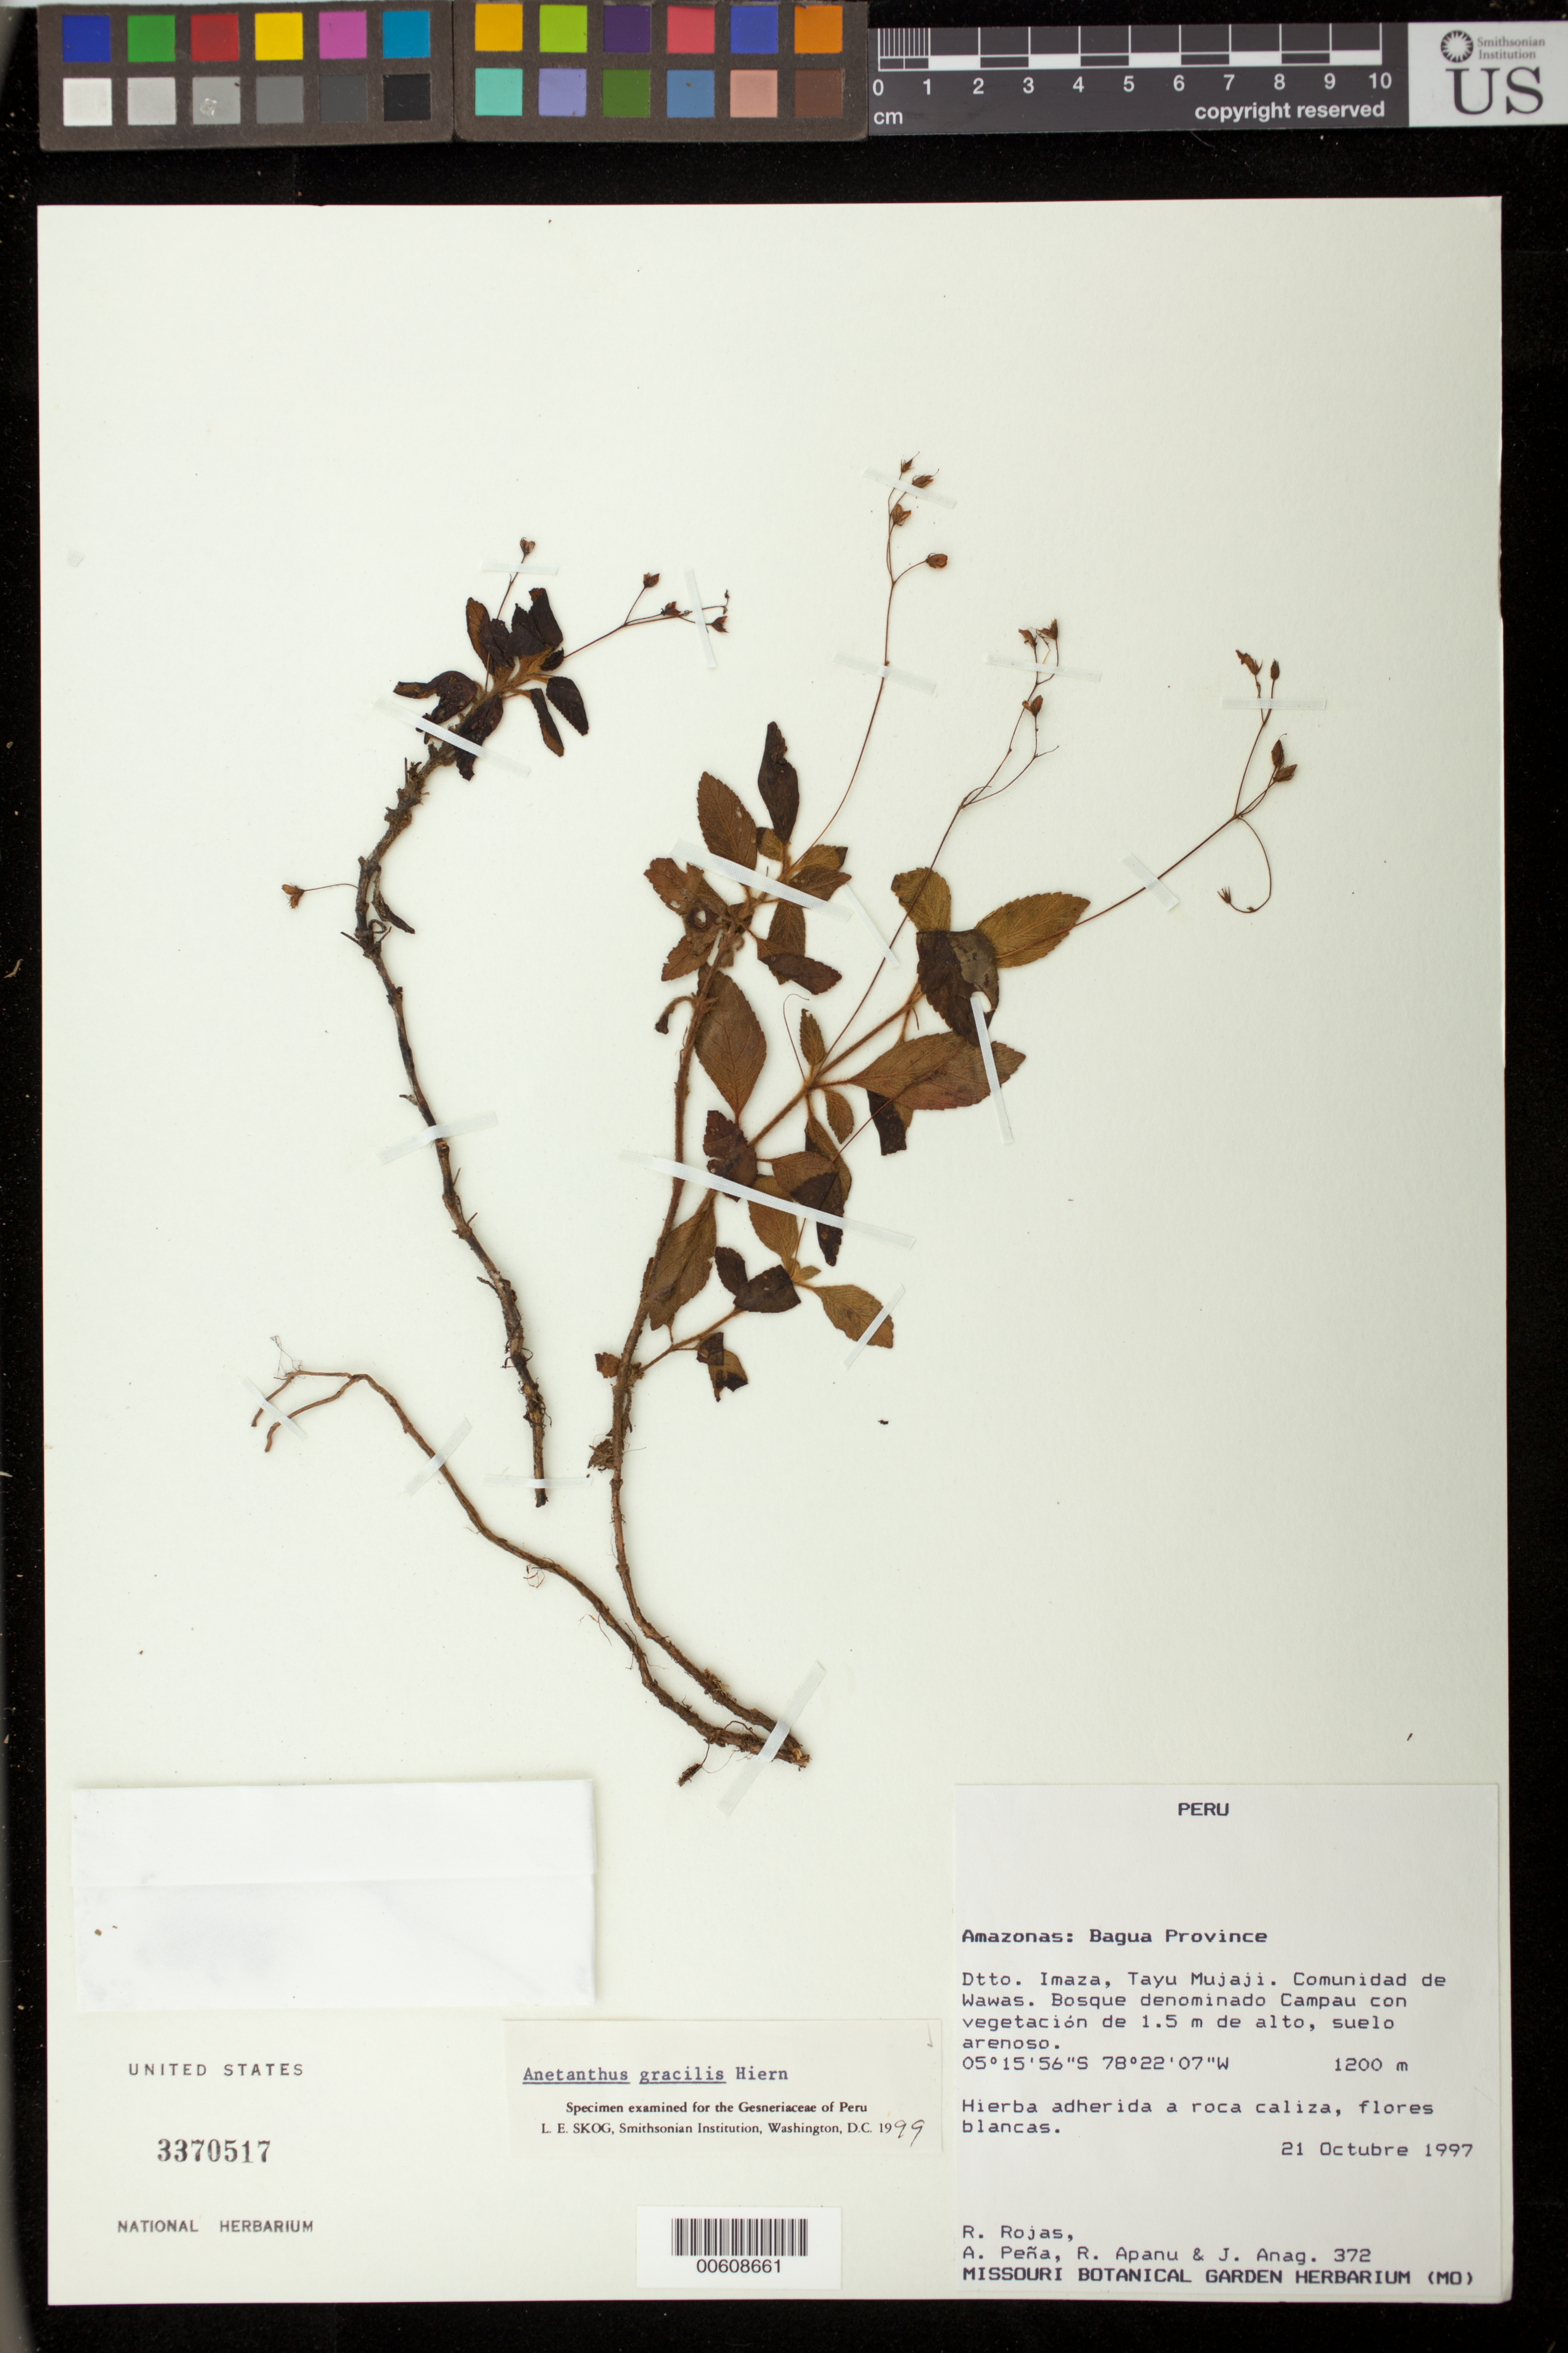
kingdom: Plantae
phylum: Tracheophyta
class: Magnoliopsida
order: Lamiales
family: Gesneriaceae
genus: Anetanthus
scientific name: Anetanthus gracilis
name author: Hiern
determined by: Skog, Laurence E.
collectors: R. Rojas, A. Peña, R. Apanu & J. Anag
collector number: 372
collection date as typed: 21 Oct 1997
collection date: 1997-10-21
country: Peru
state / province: Amazonas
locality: Prov. Bagua, Dtto. Imaza; Tayu Mujaji, comunidad de Wawas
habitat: Bosque denominado Campau con vegetación de 1.5 m de alto, suelo arenoso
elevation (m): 1200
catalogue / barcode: US 3370517